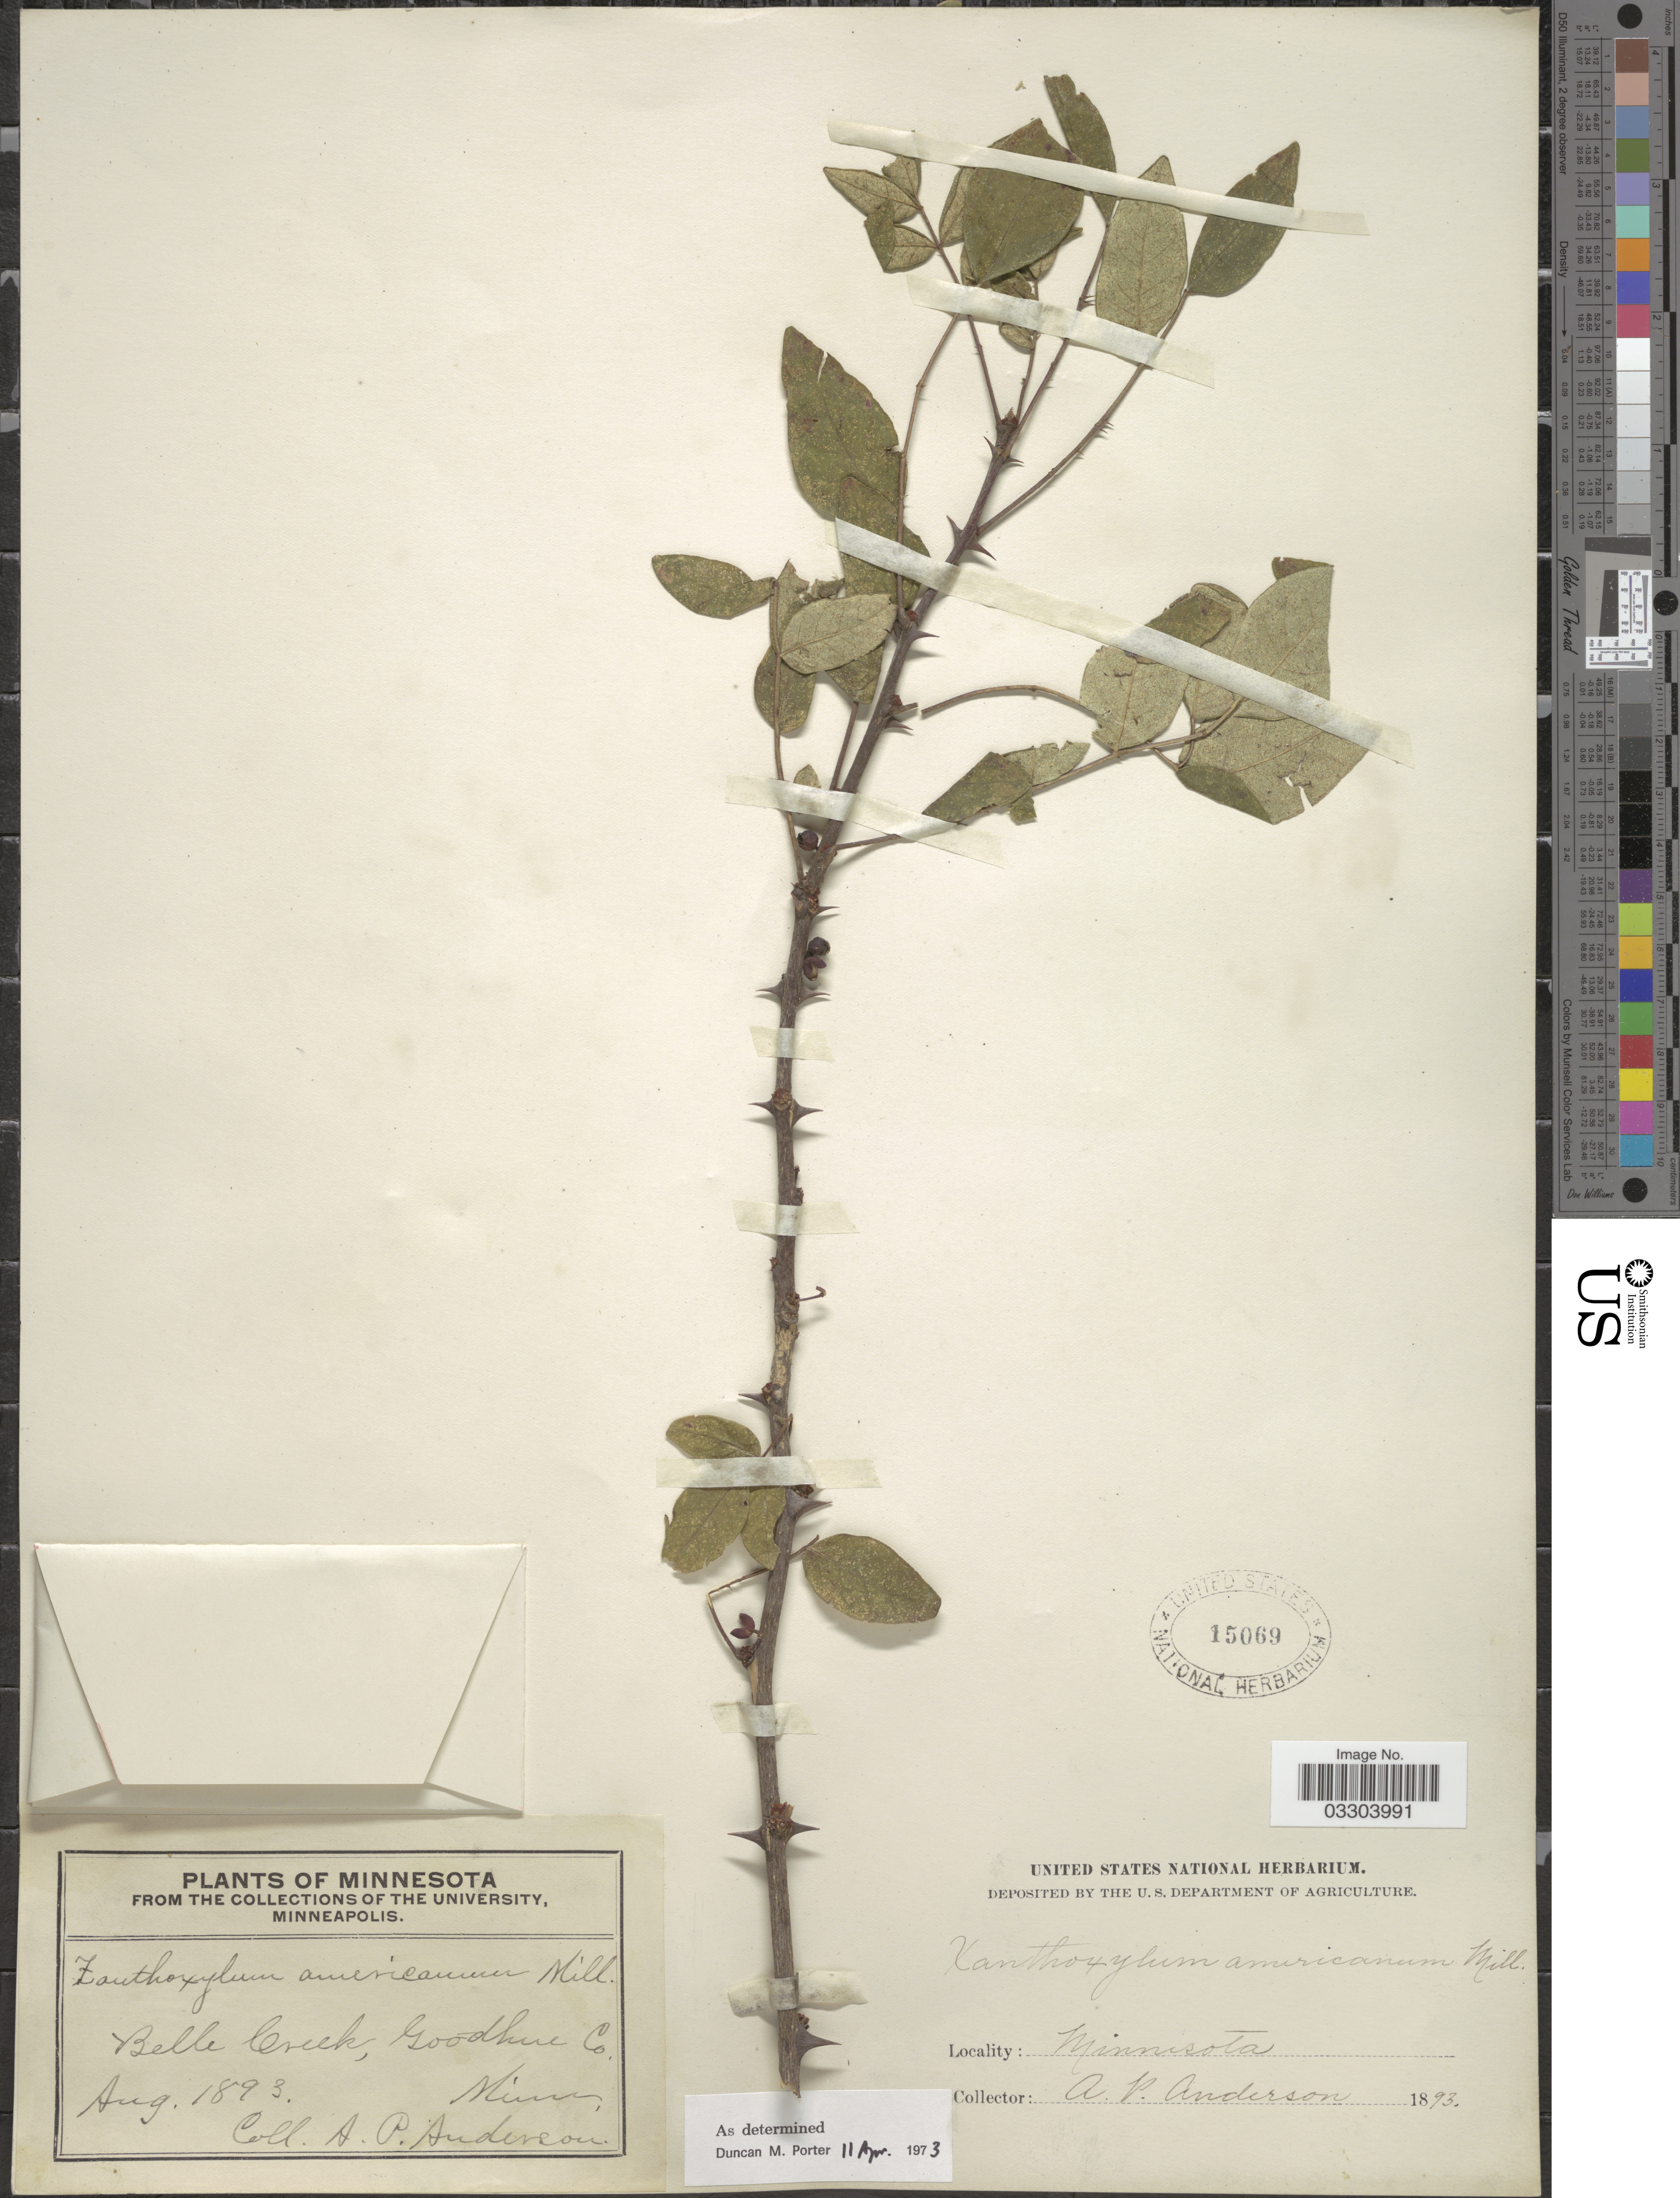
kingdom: Plantae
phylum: Tracheophyta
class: Magnoliopsida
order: Sapindales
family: Rutaceae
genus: Zanthoxylum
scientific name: Zanthoxylum americanum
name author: Mill.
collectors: A. P. Anderson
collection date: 1893-08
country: United States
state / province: Minnesota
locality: Belle Creek, Goodhue Co.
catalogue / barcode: US 15069